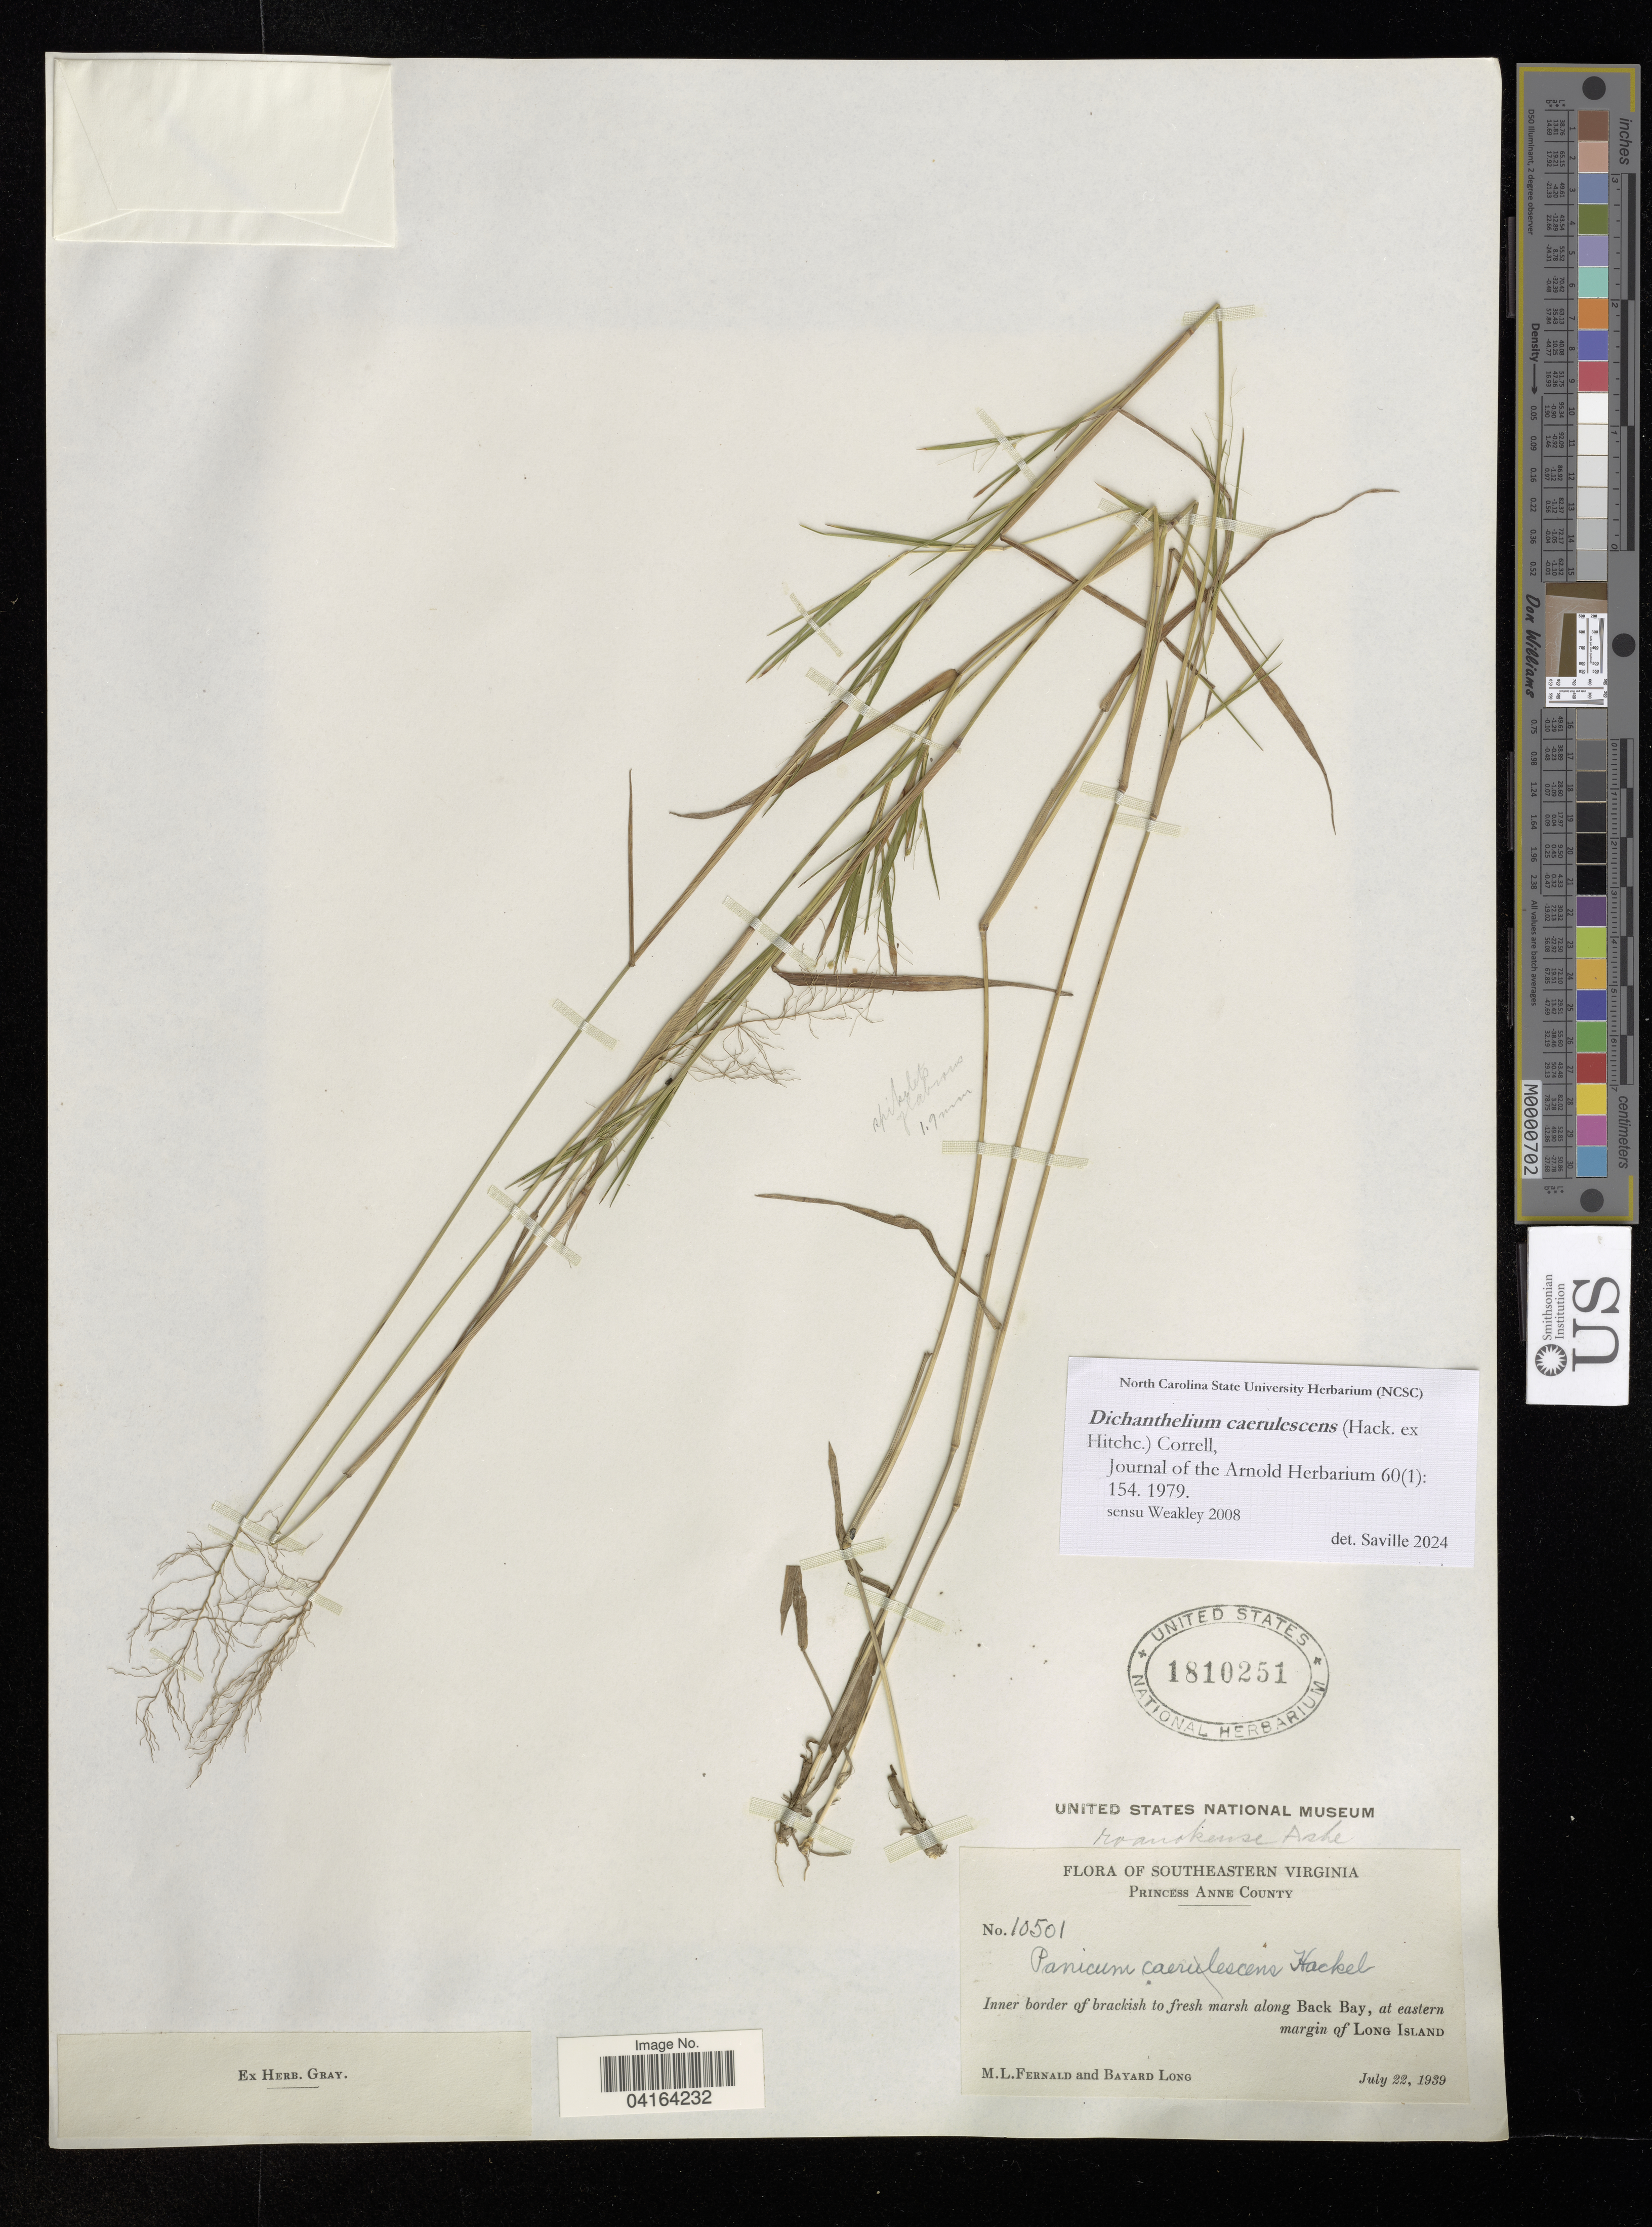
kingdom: Plantae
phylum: Tracheophyta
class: Liliopsida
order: Poales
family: Poaceae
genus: Dichanthelium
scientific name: Dichanthelium caerulescens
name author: (Hack. ex Hitchc.) Correll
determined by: Saville, A. C., (NCSC), North Carolina State University (UNITED STATES)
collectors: M. L. Fernald & B. Long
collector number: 10501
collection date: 1939-07-22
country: United States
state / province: Virginia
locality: Southeastern Virginia. Princess Anne County. Inner border of brackish to fres marsh along Back Bay, at eastern margin of Long Island.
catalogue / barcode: US 1810251